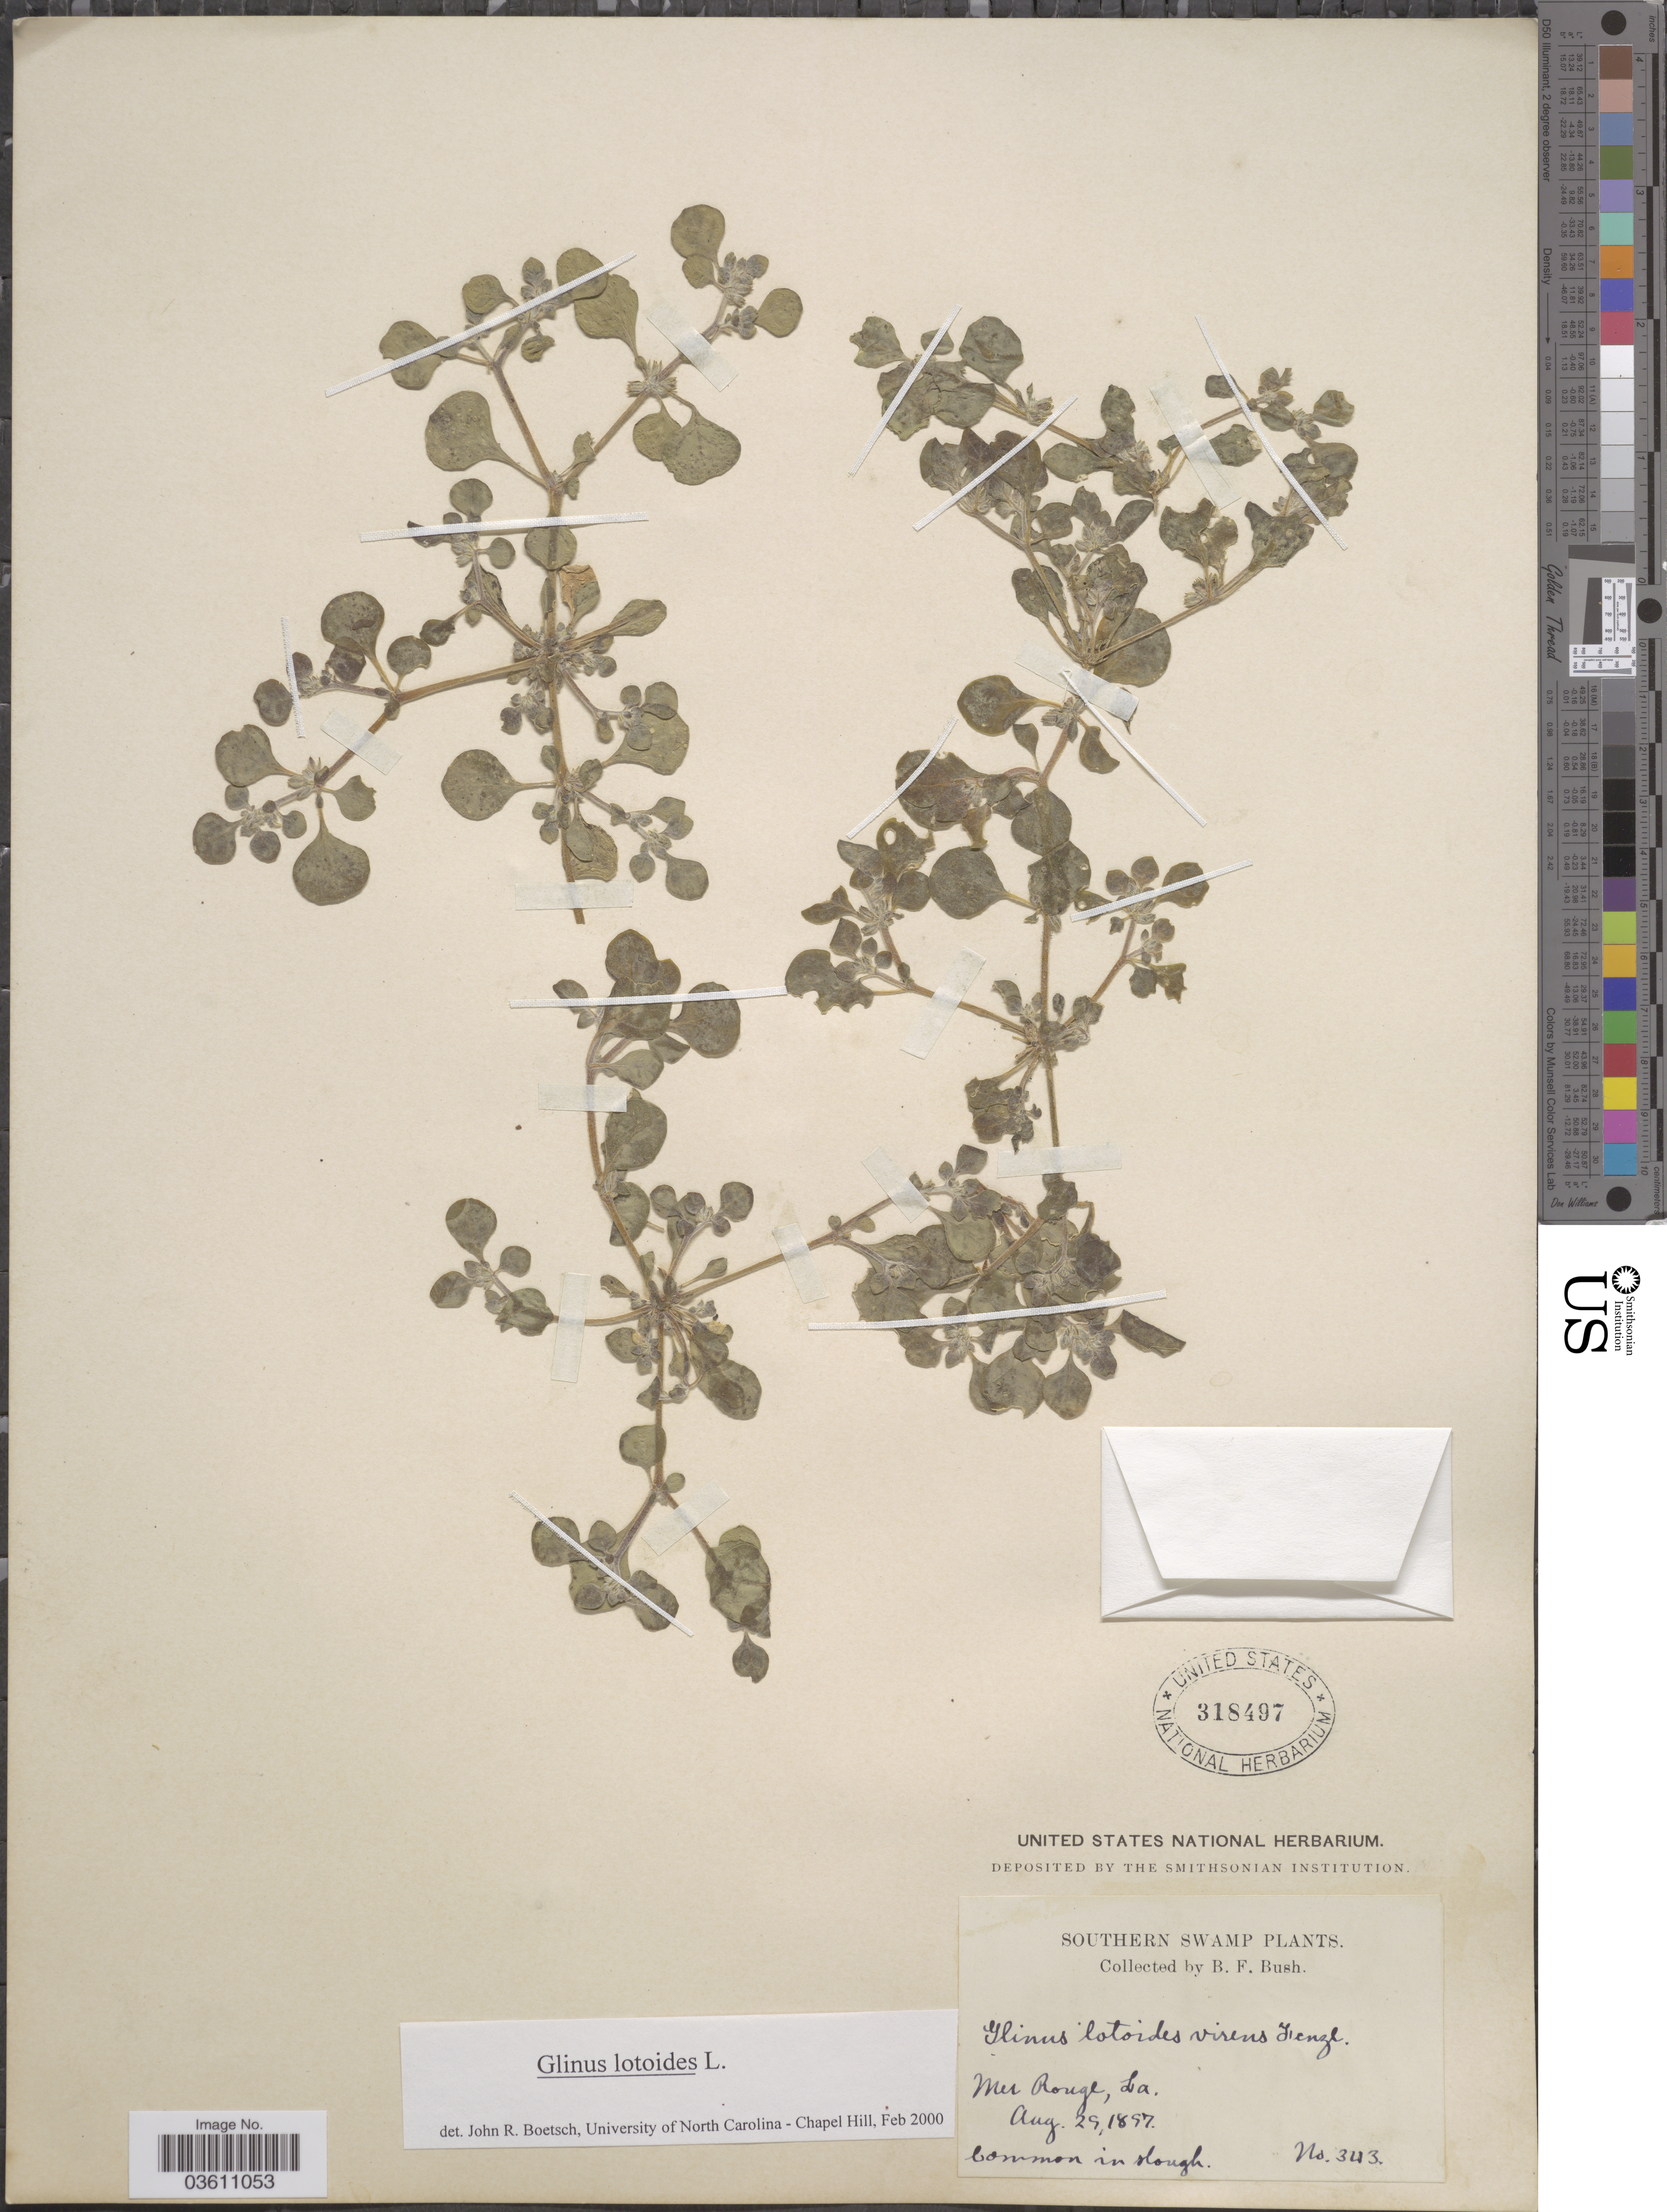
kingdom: Plantae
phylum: Tracheophyta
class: Magnoliopsida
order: Caryophyllales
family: Molluginaceae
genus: Glinus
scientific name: Glinus lotoides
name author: L.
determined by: Boetsch, J. R.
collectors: B. F. Bush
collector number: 343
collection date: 1897-08-29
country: United States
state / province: Louisiana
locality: Southern Swamp. Mer Rouge.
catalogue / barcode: US 318497